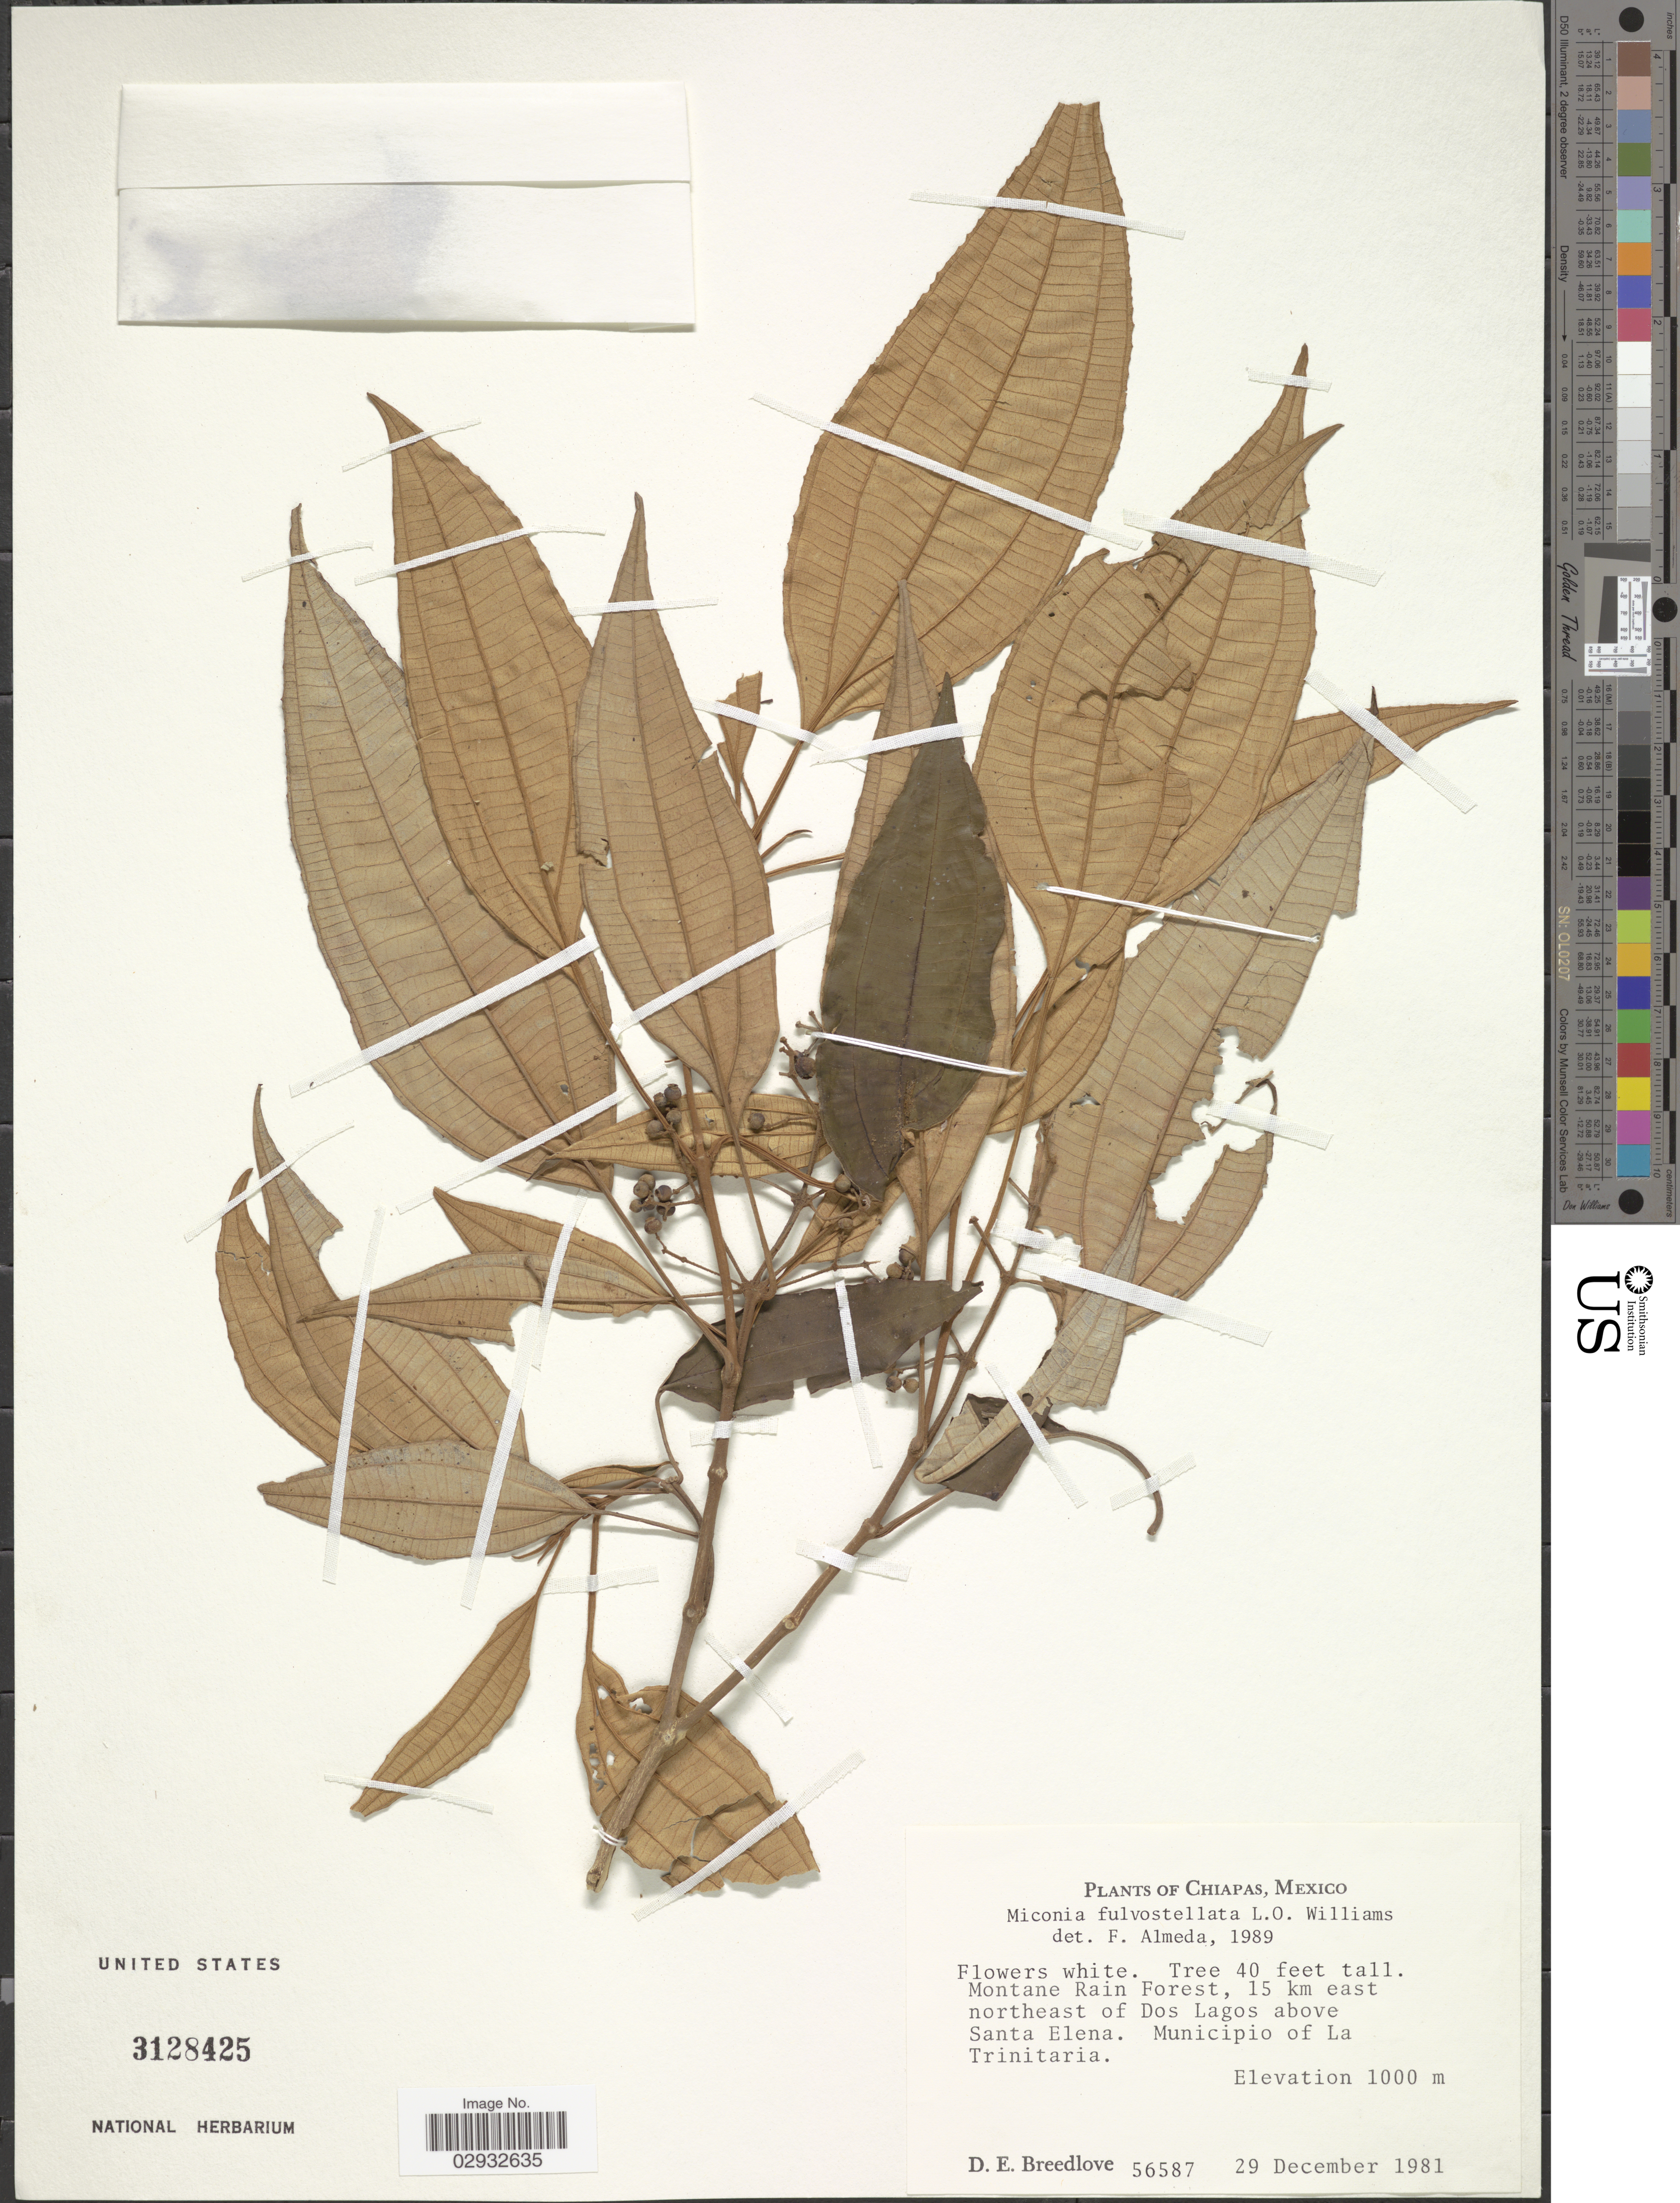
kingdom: Plantae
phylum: Tracheophyta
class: Magnoliopsida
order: Myrtales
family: Melastomataceae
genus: Miconia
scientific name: Miconia fulvostellata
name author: L.O. Williams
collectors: D. E. Breedlove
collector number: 56587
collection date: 1981-12-29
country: Mexico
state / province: Chiapas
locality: Montane Rain Forest, 15 km east northeast of Dos Lagos above Santa Elena. Municipio of La Trinitaria.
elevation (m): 1000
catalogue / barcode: US 3128425